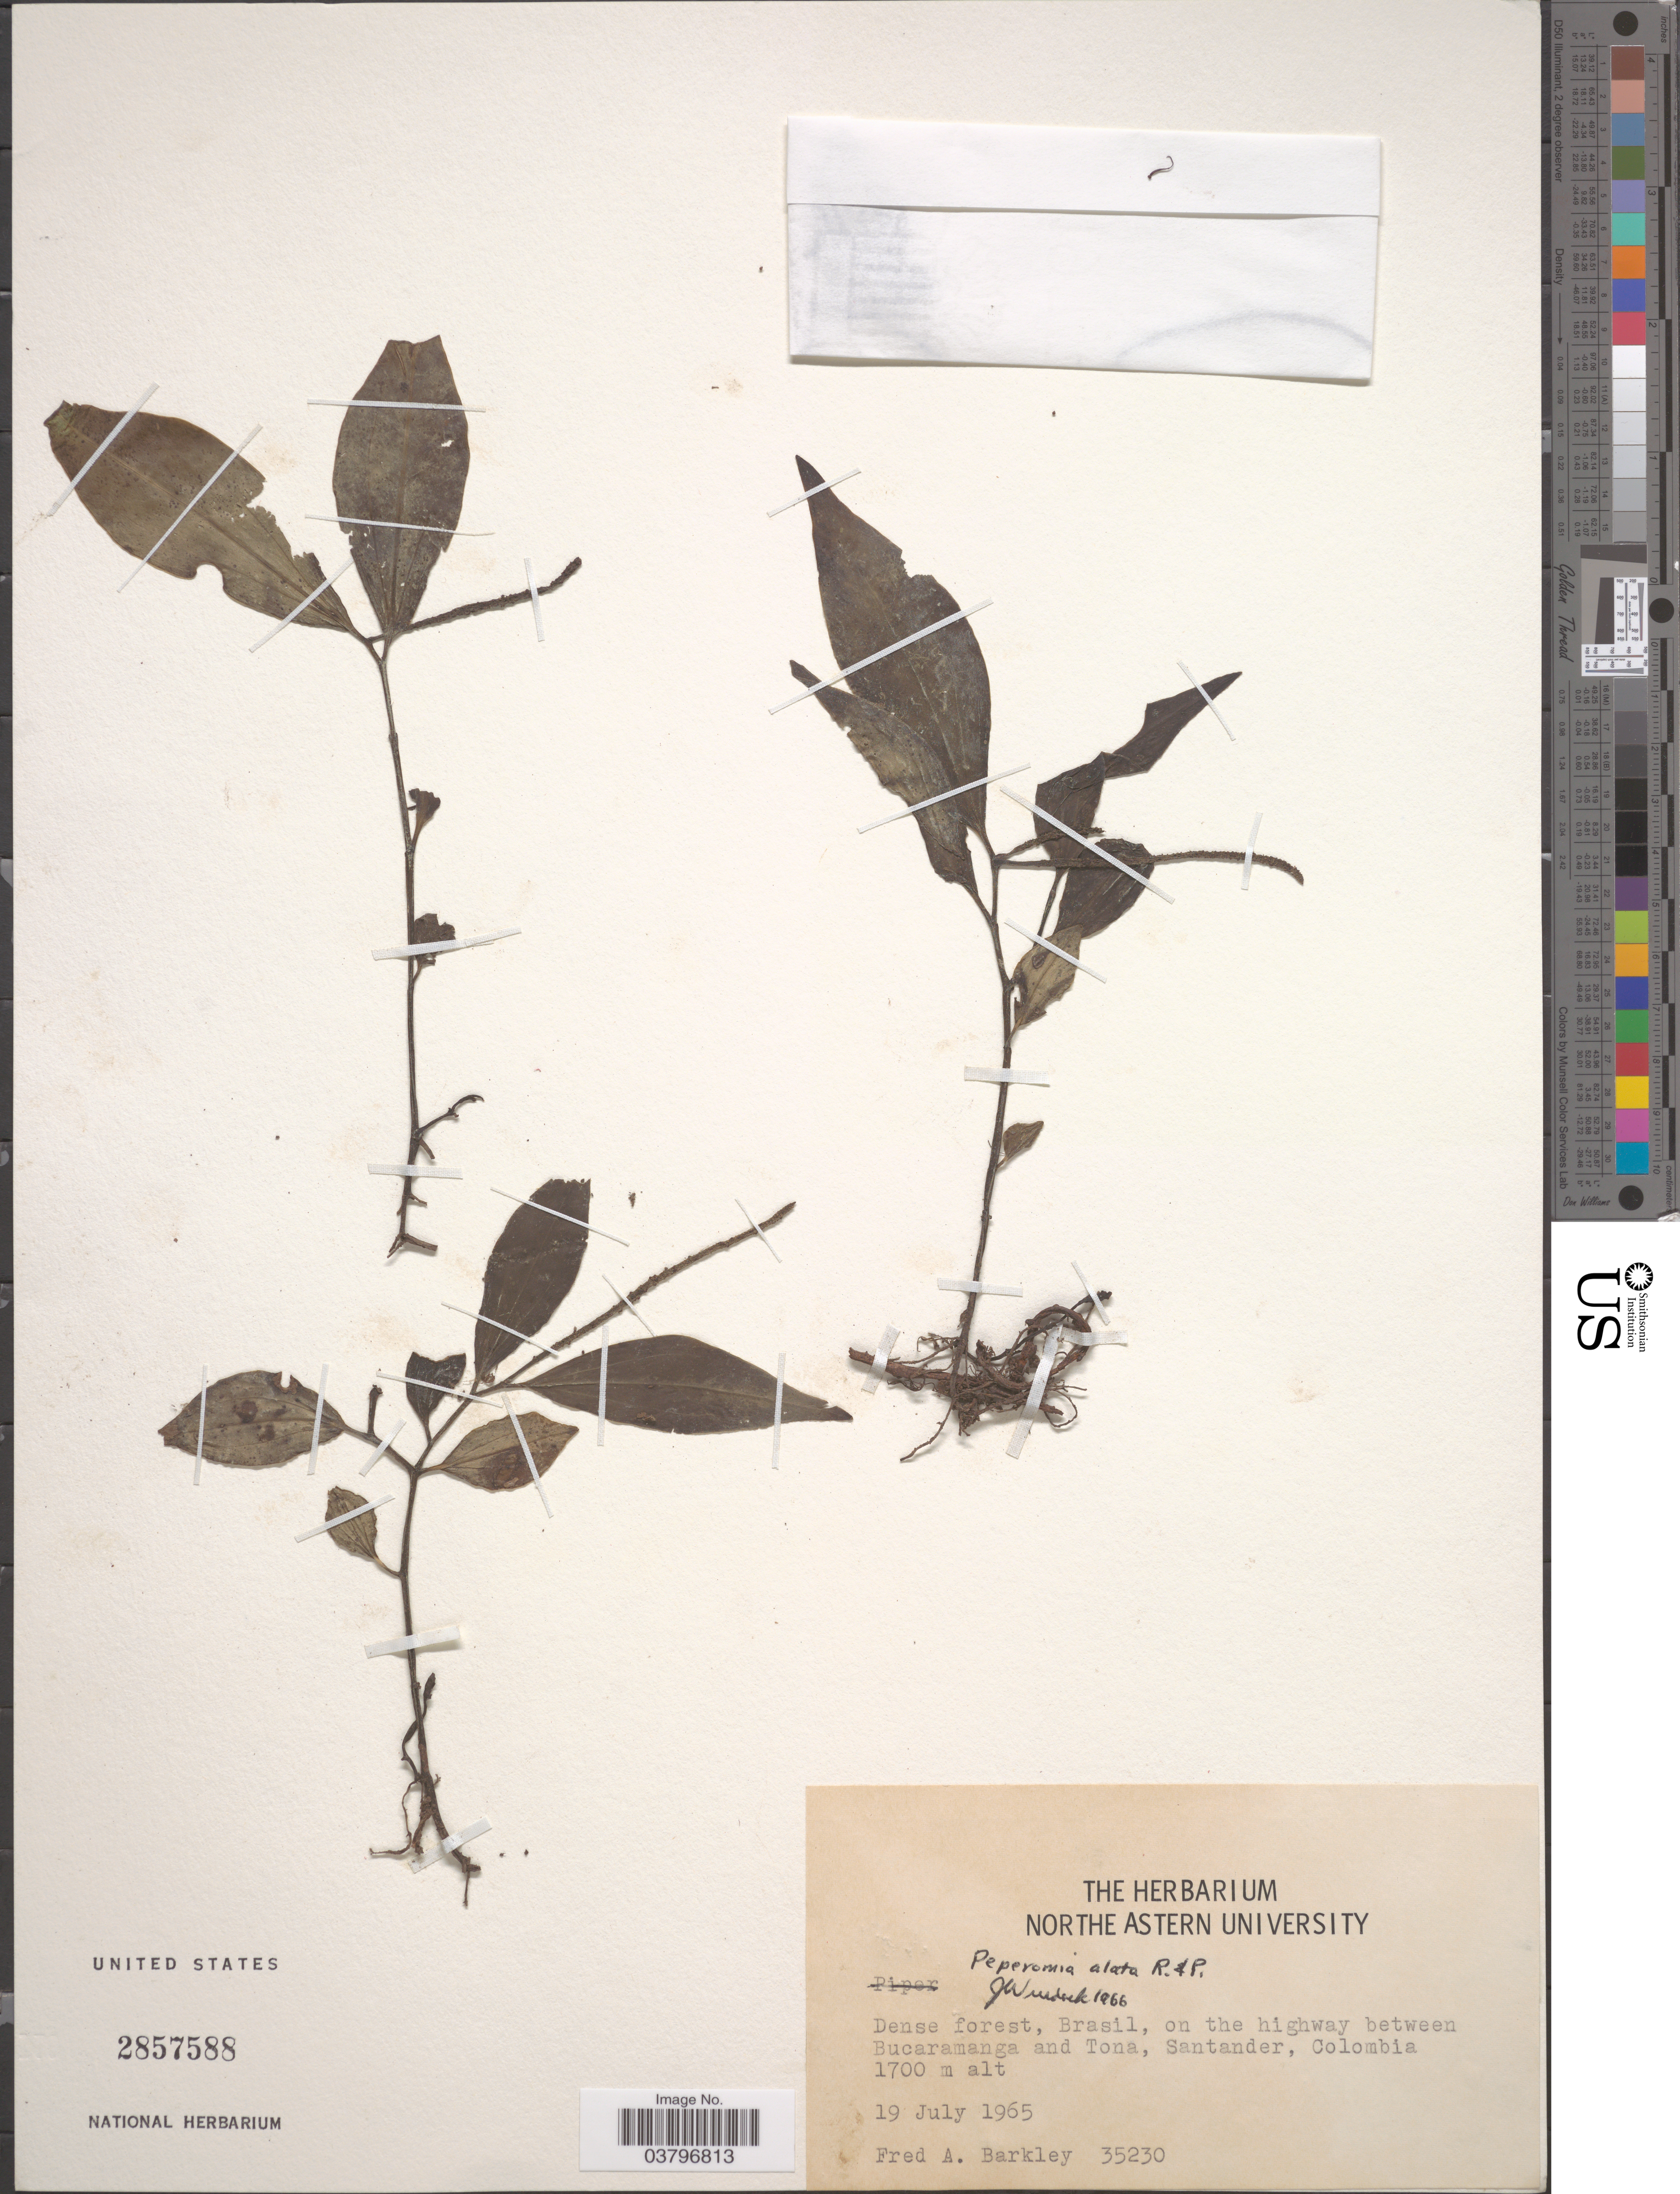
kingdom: Plantae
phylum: Tracheophyta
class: Magnoliopsida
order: Piperales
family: Piperaceae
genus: Peperomia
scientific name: Peperomia alata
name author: Ruiz & Pav.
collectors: F. A. Barkley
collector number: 35230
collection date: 1965-07-19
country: Colombia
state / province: Santander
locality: Dense forest, Brasil, on the highway between Bucaramanga and Tona.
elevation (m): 1700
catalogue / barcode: US 2857588